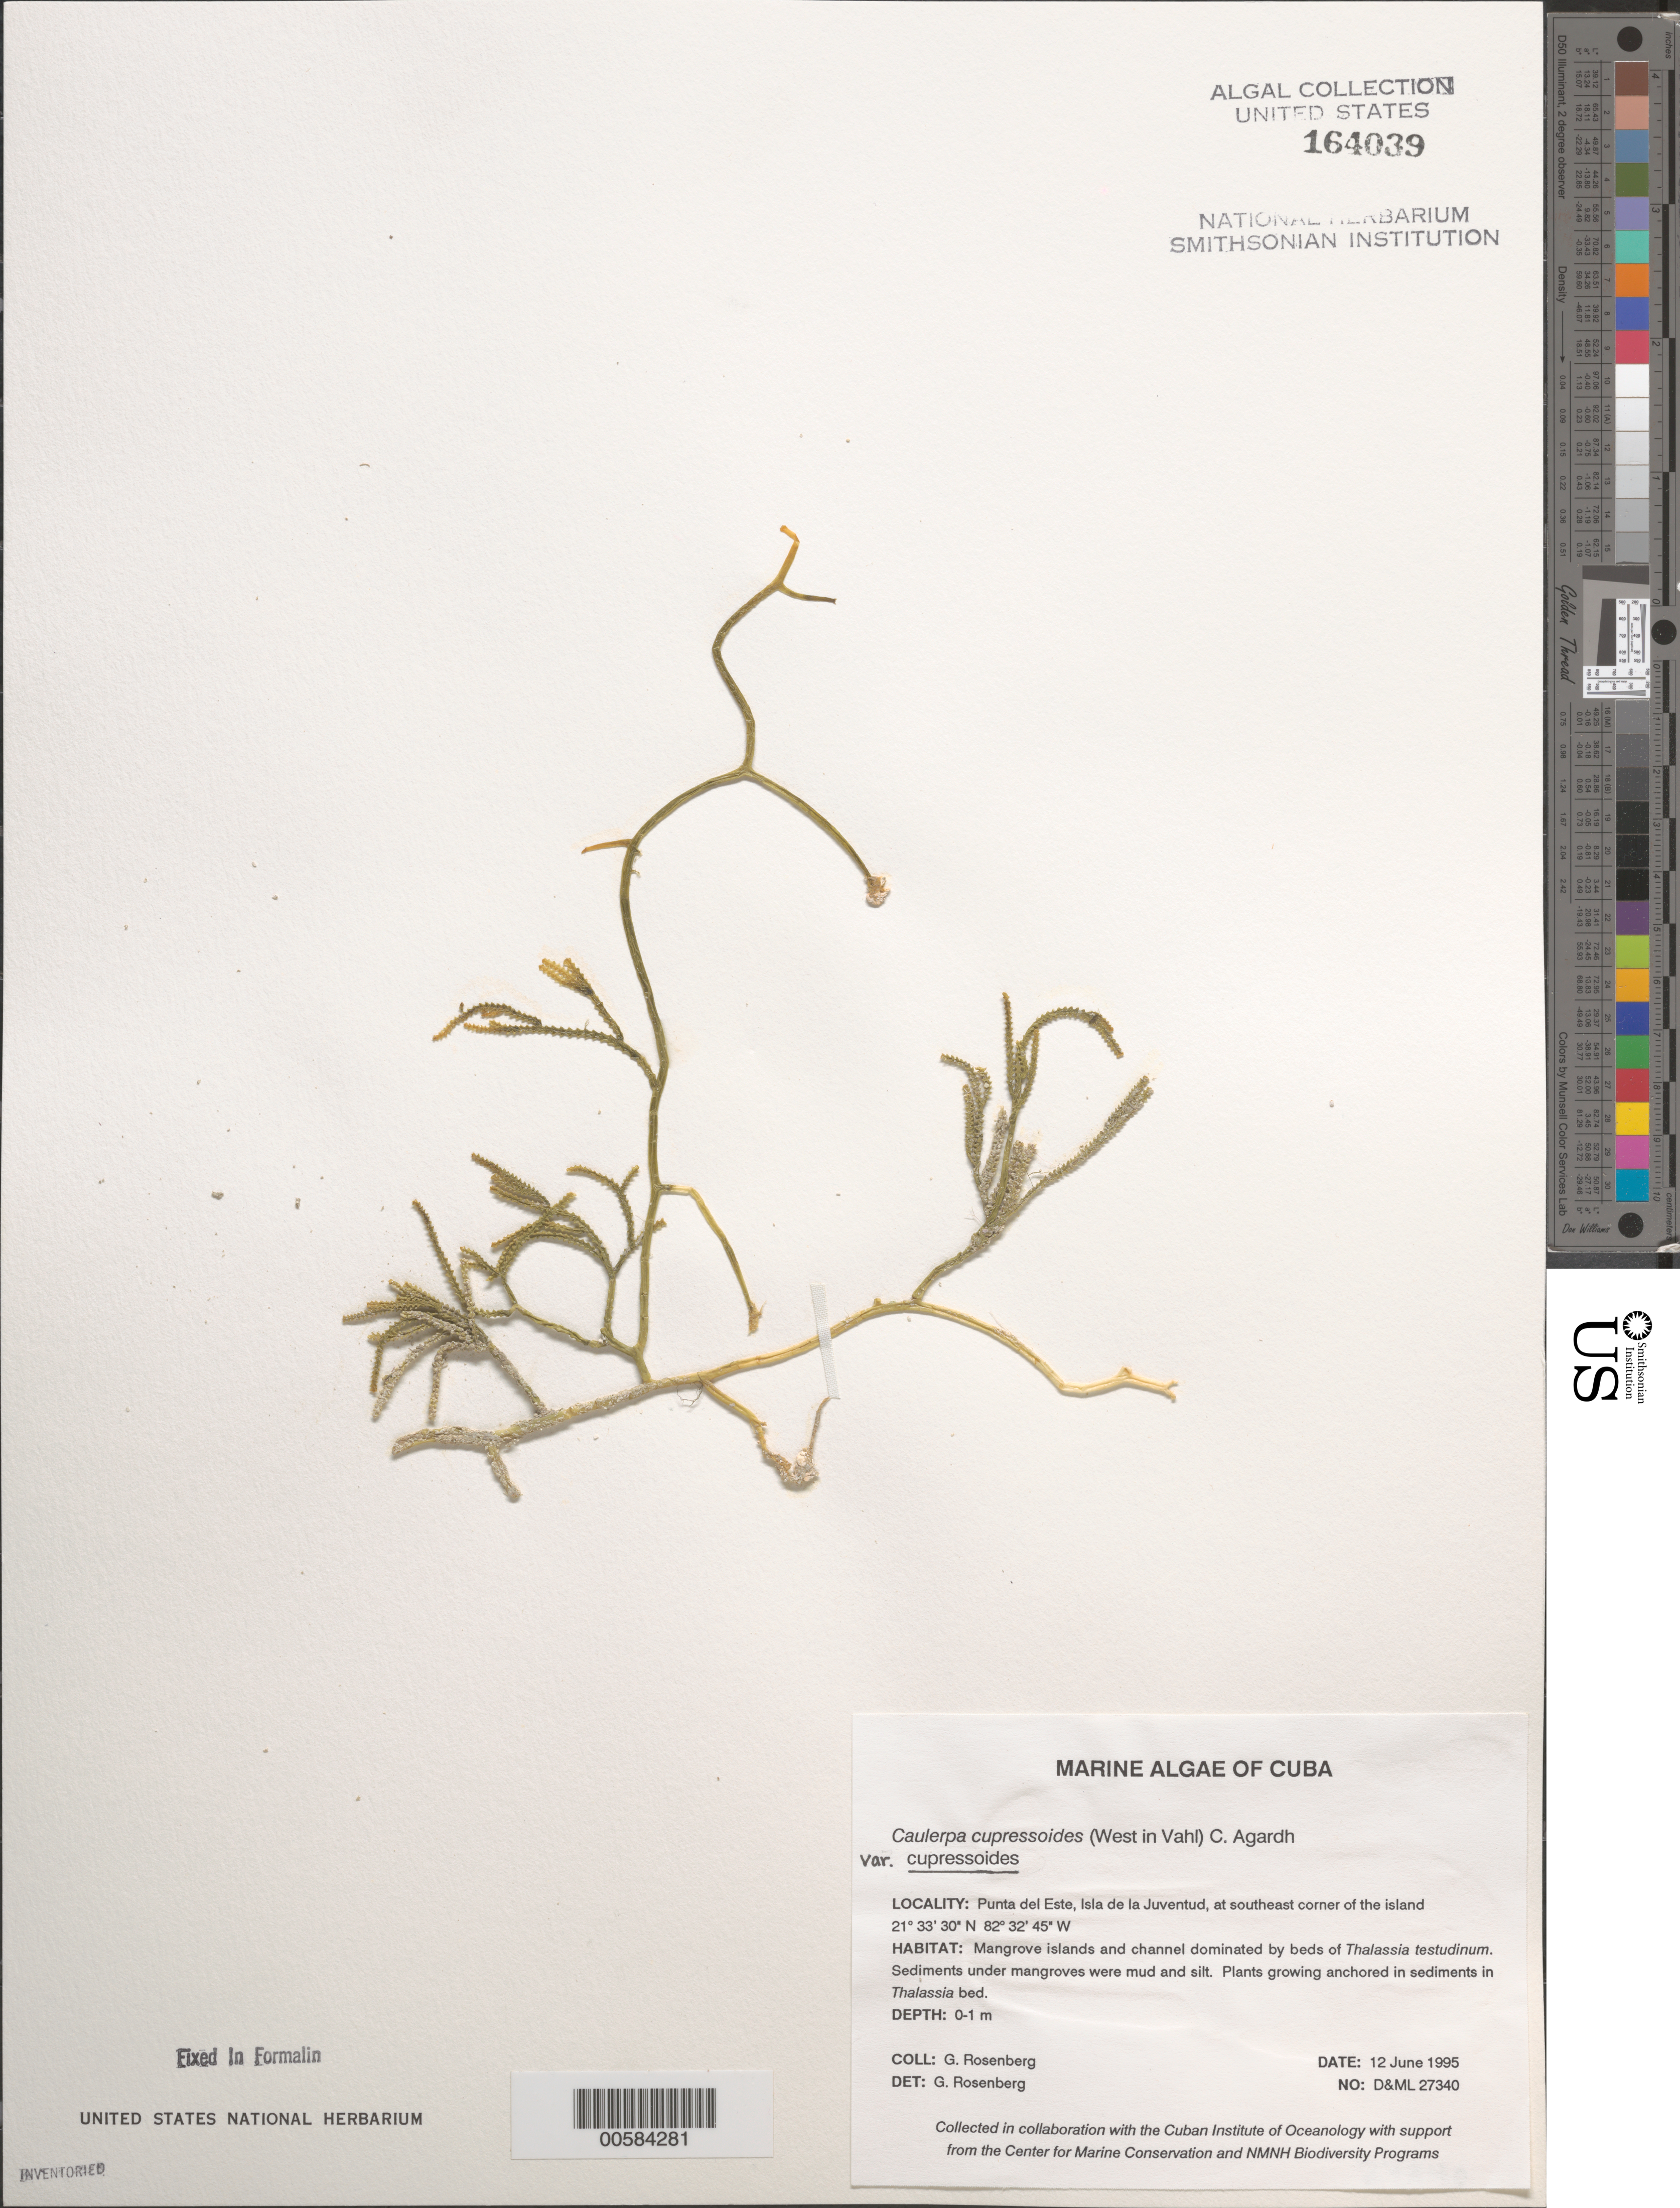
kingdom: Plantae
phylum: Chlorophyta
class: Ulvophyceae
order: Bryopsidales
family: Caulerpaceae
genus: Caulerpa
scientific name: Caulerpa cupressoides var. cupressoides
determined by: Rosenberg, G.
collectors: G. Rosenberg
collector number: D&ML 27340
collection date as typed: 12 Jun 1995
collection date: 1995-06-12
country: Cuba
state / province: Isla de La Juventud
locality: Punta del este, isla de la juventud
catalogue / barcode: US 164039